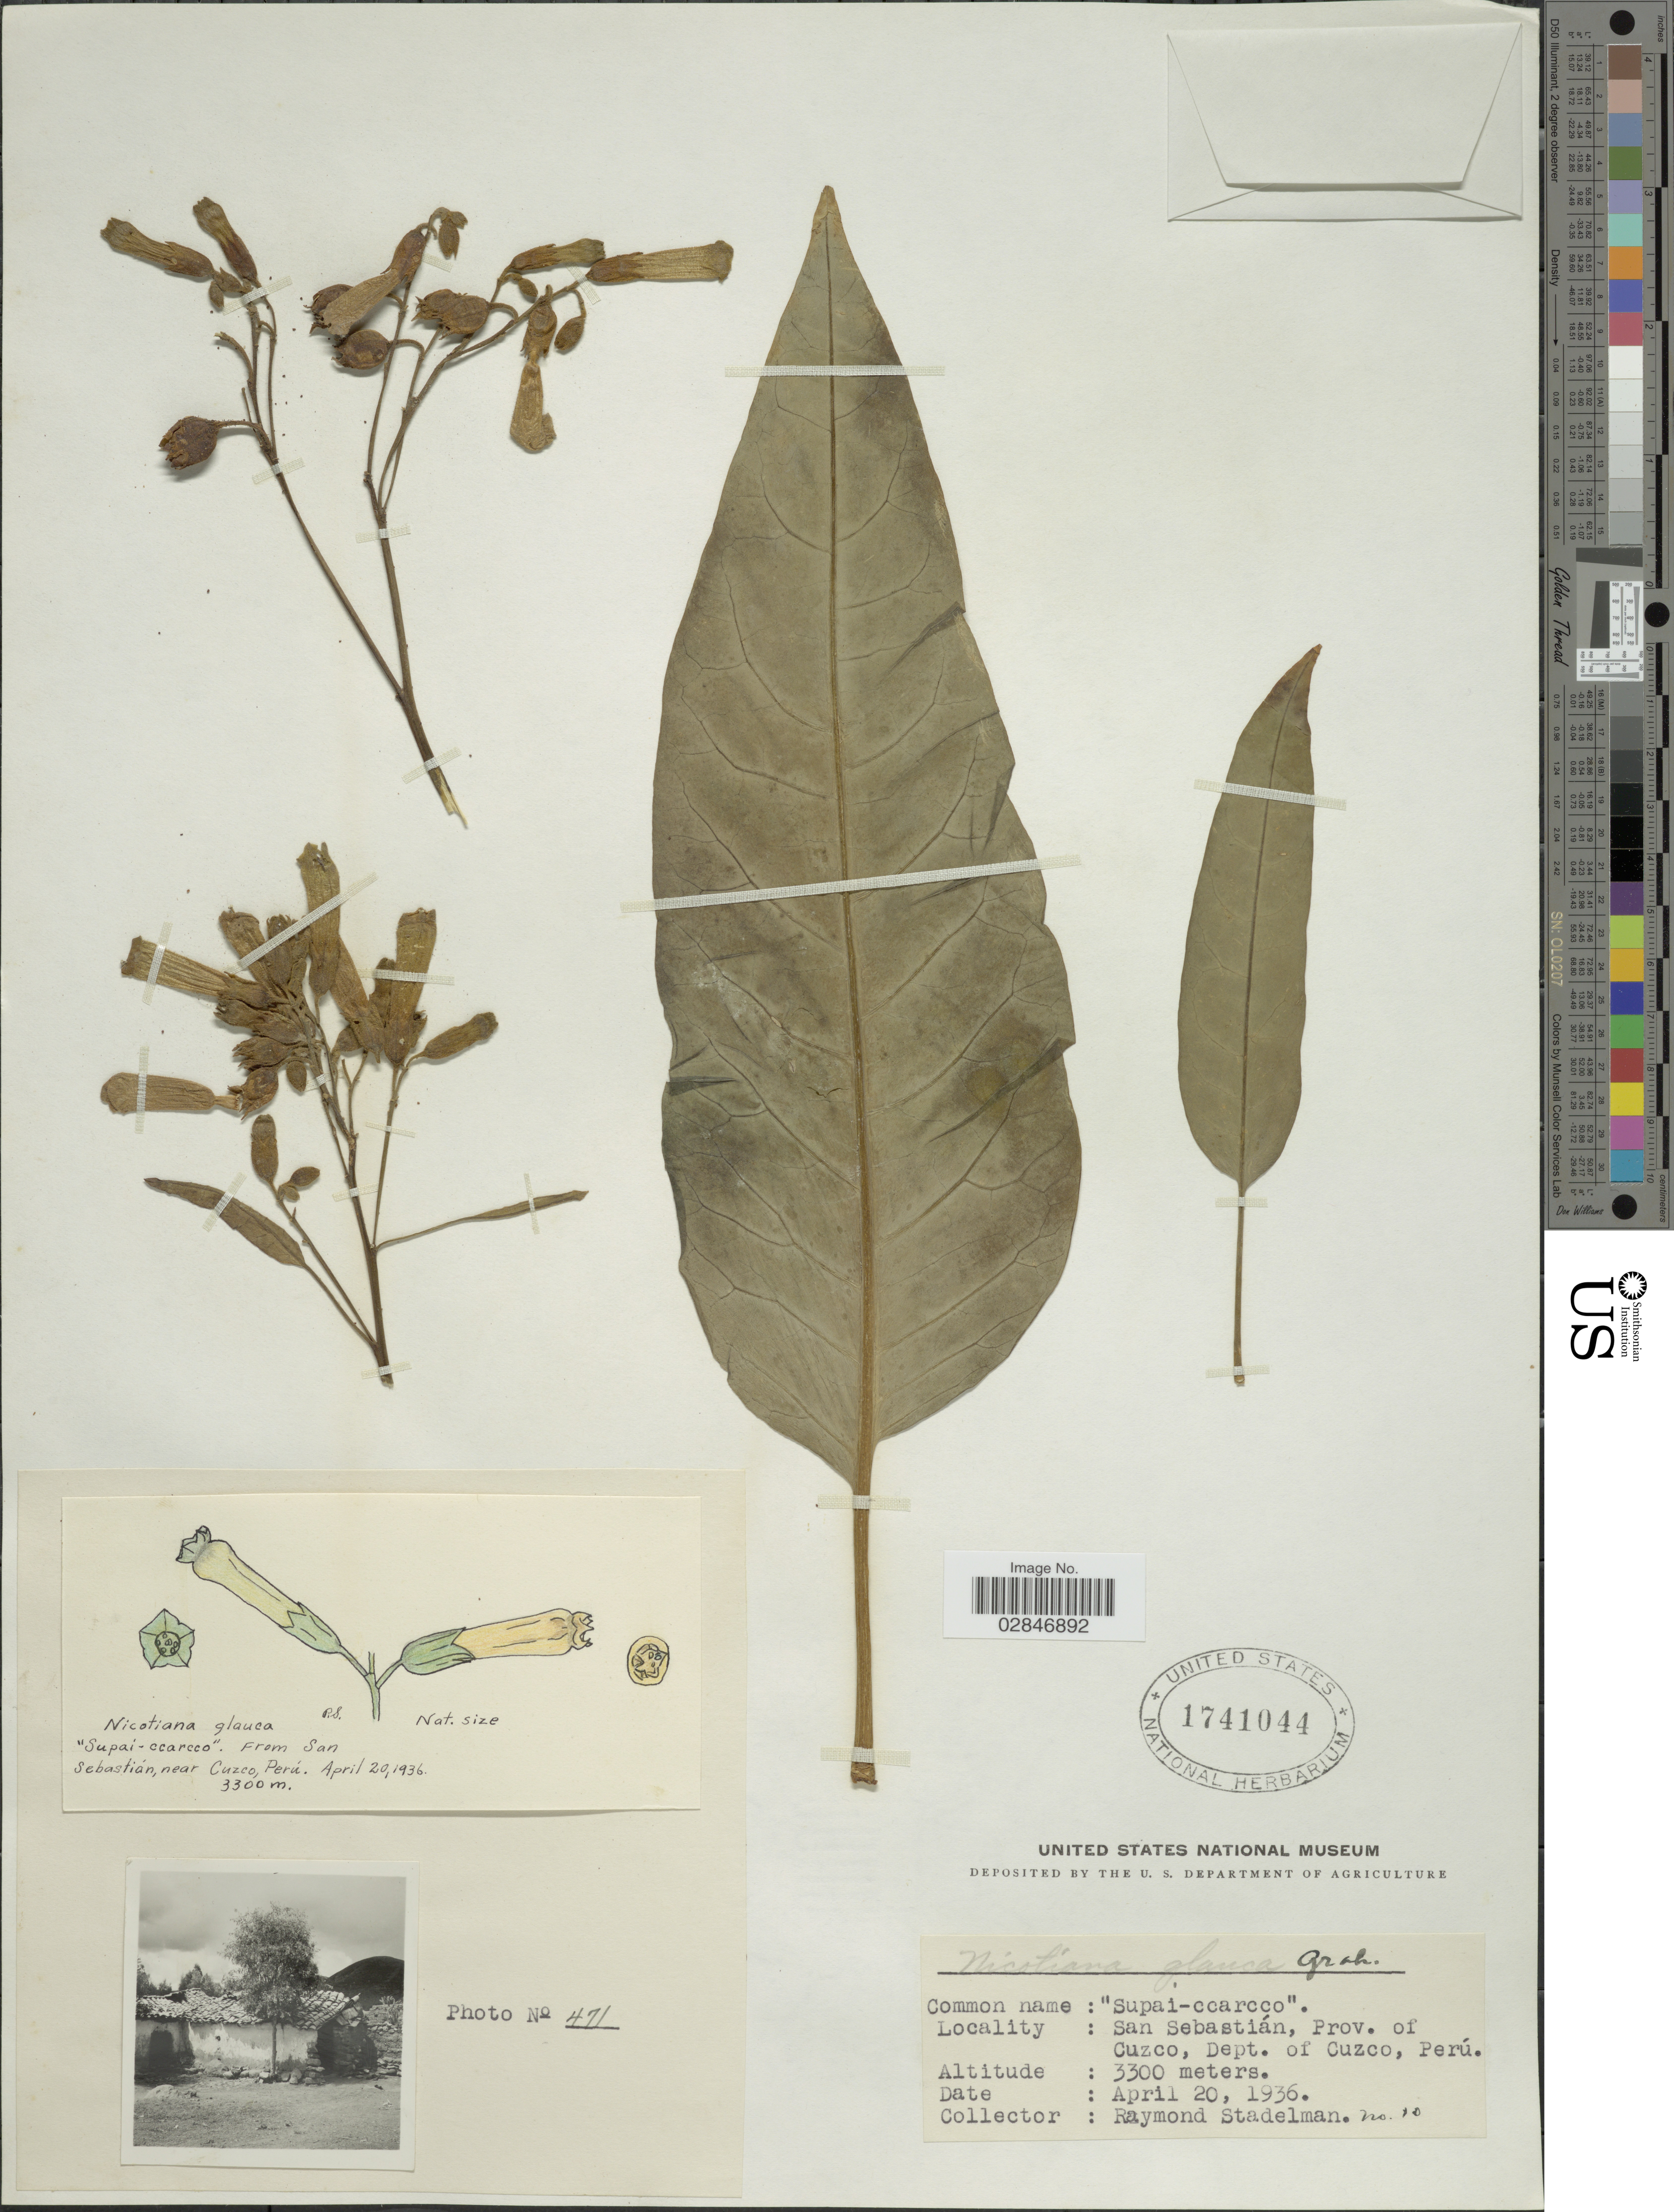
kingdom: Plantae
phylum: Tracheophyta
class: Magnoliopsida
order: Solanales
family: Solanaceae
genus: Nicotiana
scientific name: Nicotiana glauca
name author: Graham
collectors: R. Stadelman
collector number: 10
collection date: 1936-04-20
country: Peru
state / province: Cusco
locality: San Sebastián, Prov. of Cuzco, Dept. of Cuzco.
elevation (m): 3300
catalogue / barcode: US 1741044